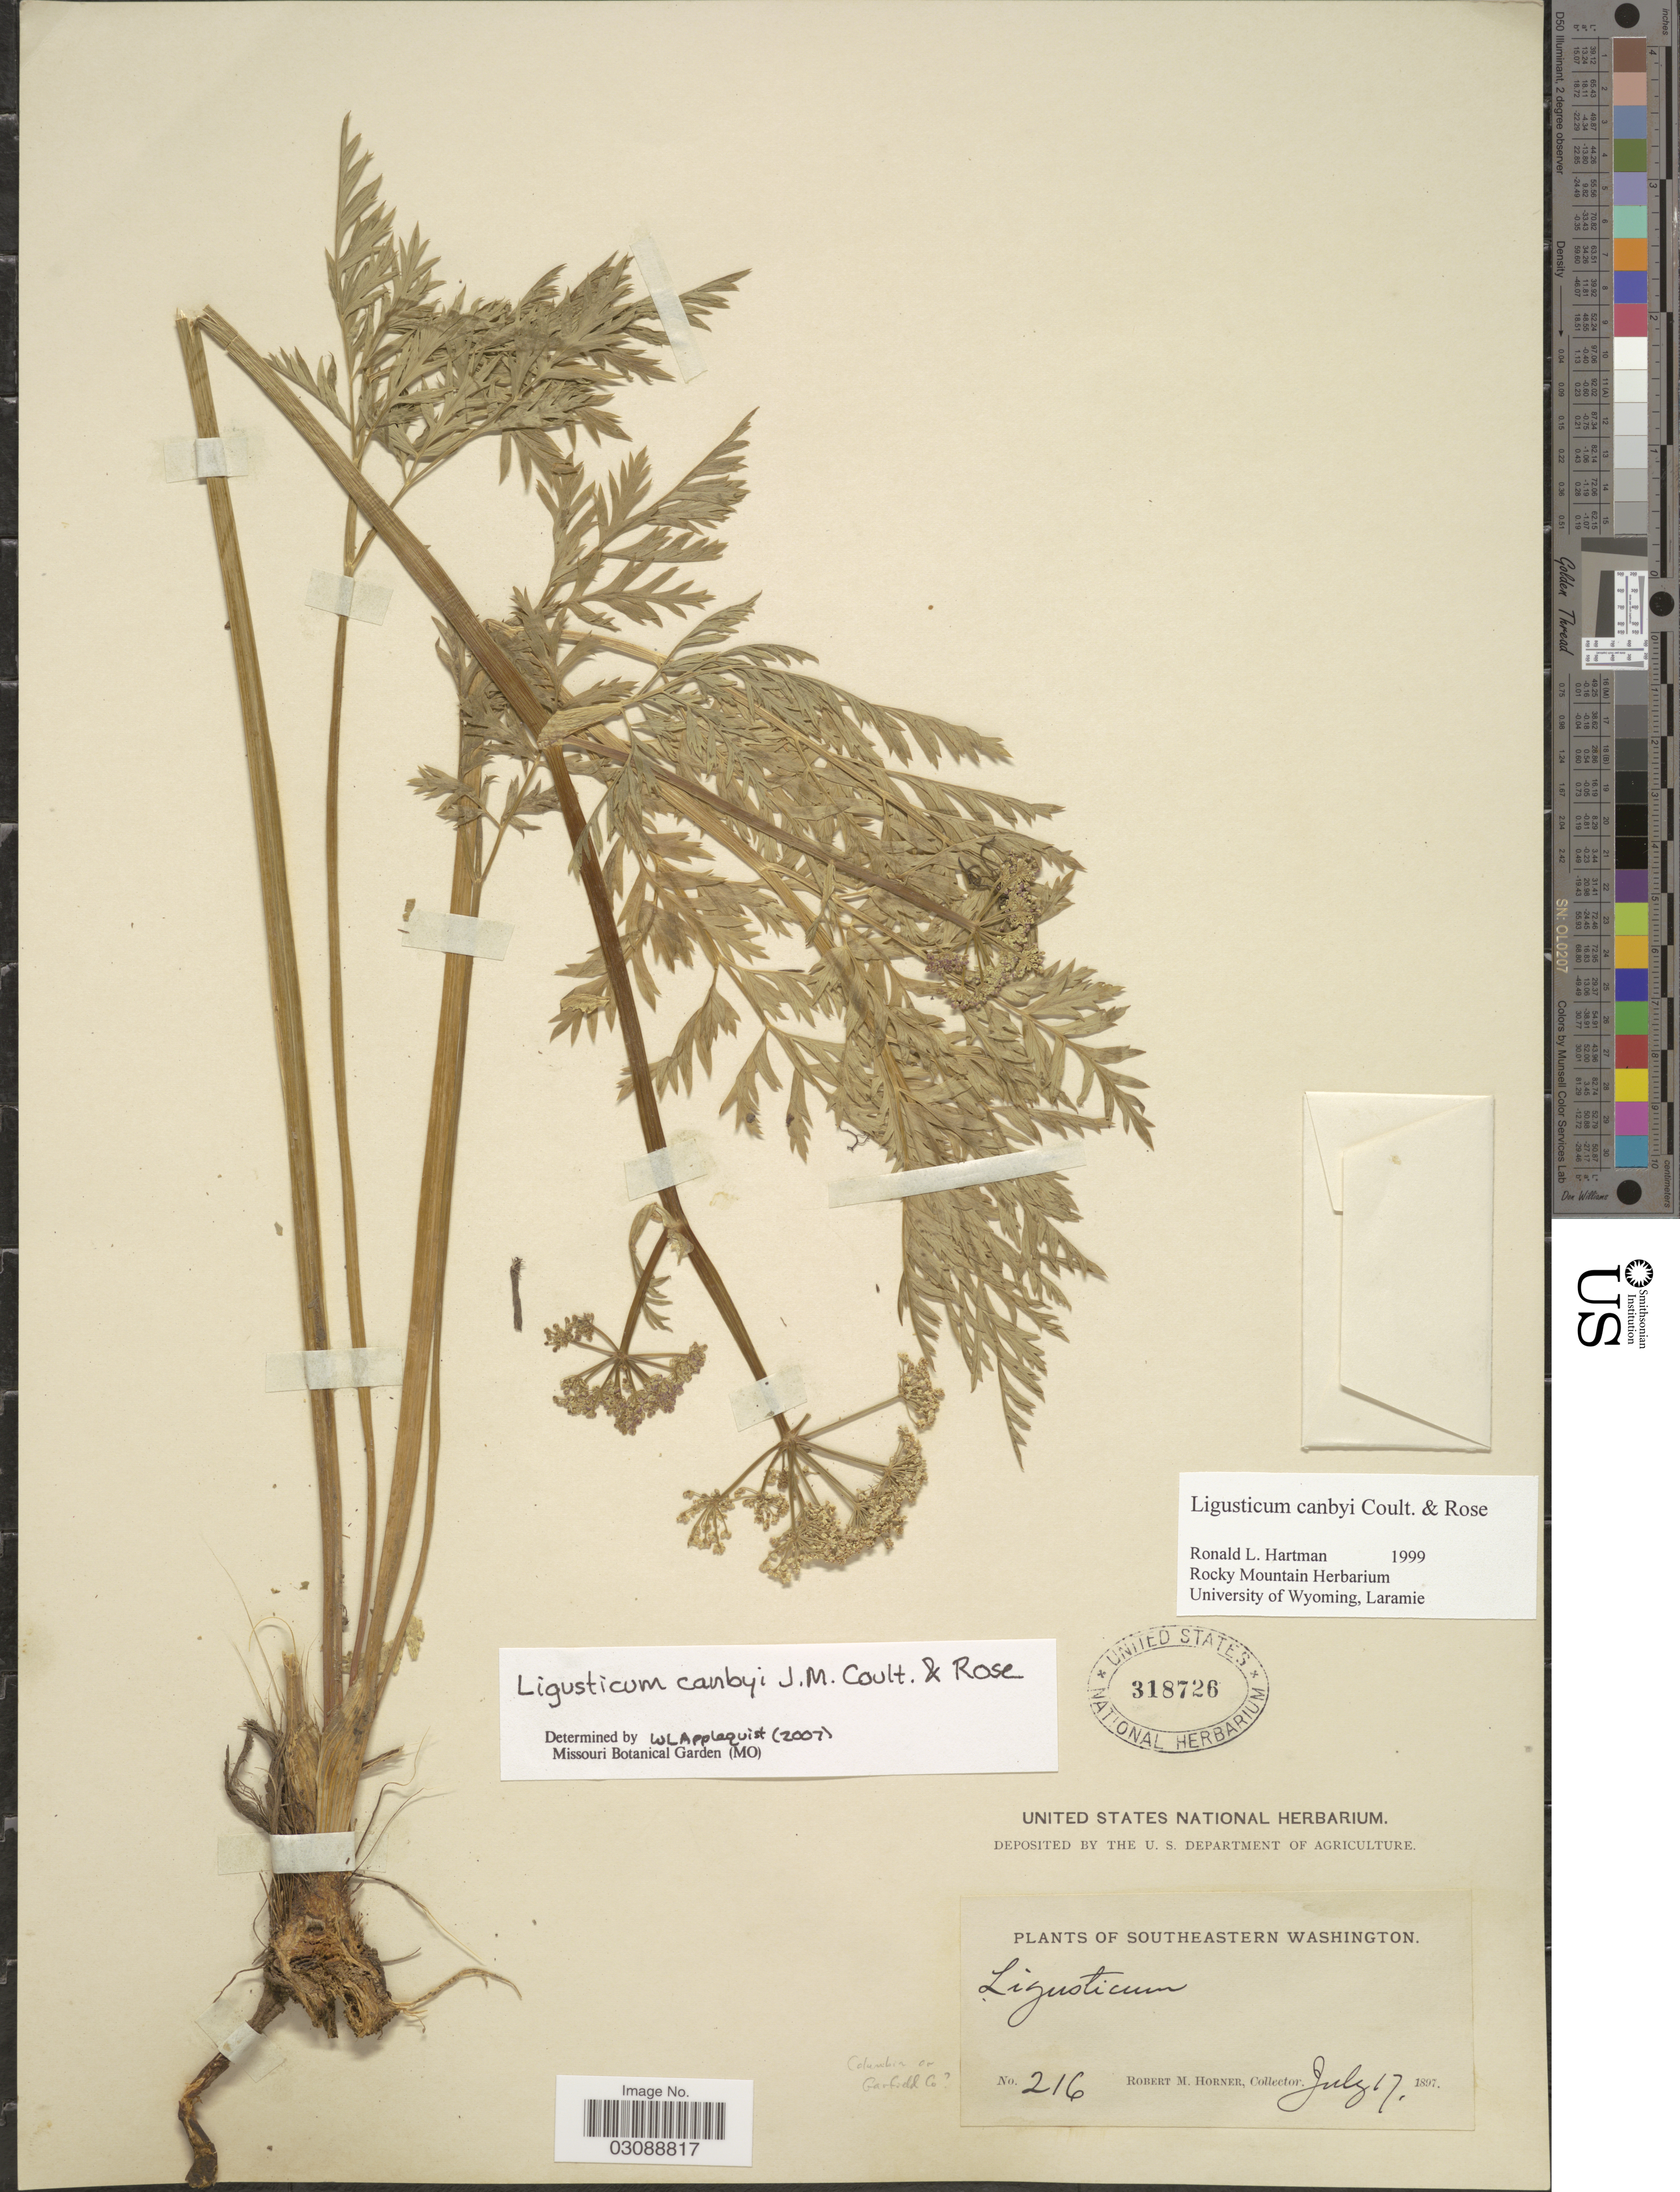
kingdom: Plantae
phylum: Tracheophyta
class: Magnoliopsida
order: Apiales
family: Apiaceae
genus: Ligusticum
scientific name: Ligusticum canbyi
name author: J.M. Coult. & Rose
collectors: R. Horner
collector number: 216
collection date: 1897-07-17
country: United States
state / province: Washington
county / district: Garfield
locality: Southeastern Washington. Columbia or Garfield Co. [unsure placement]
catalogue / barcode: US 318726